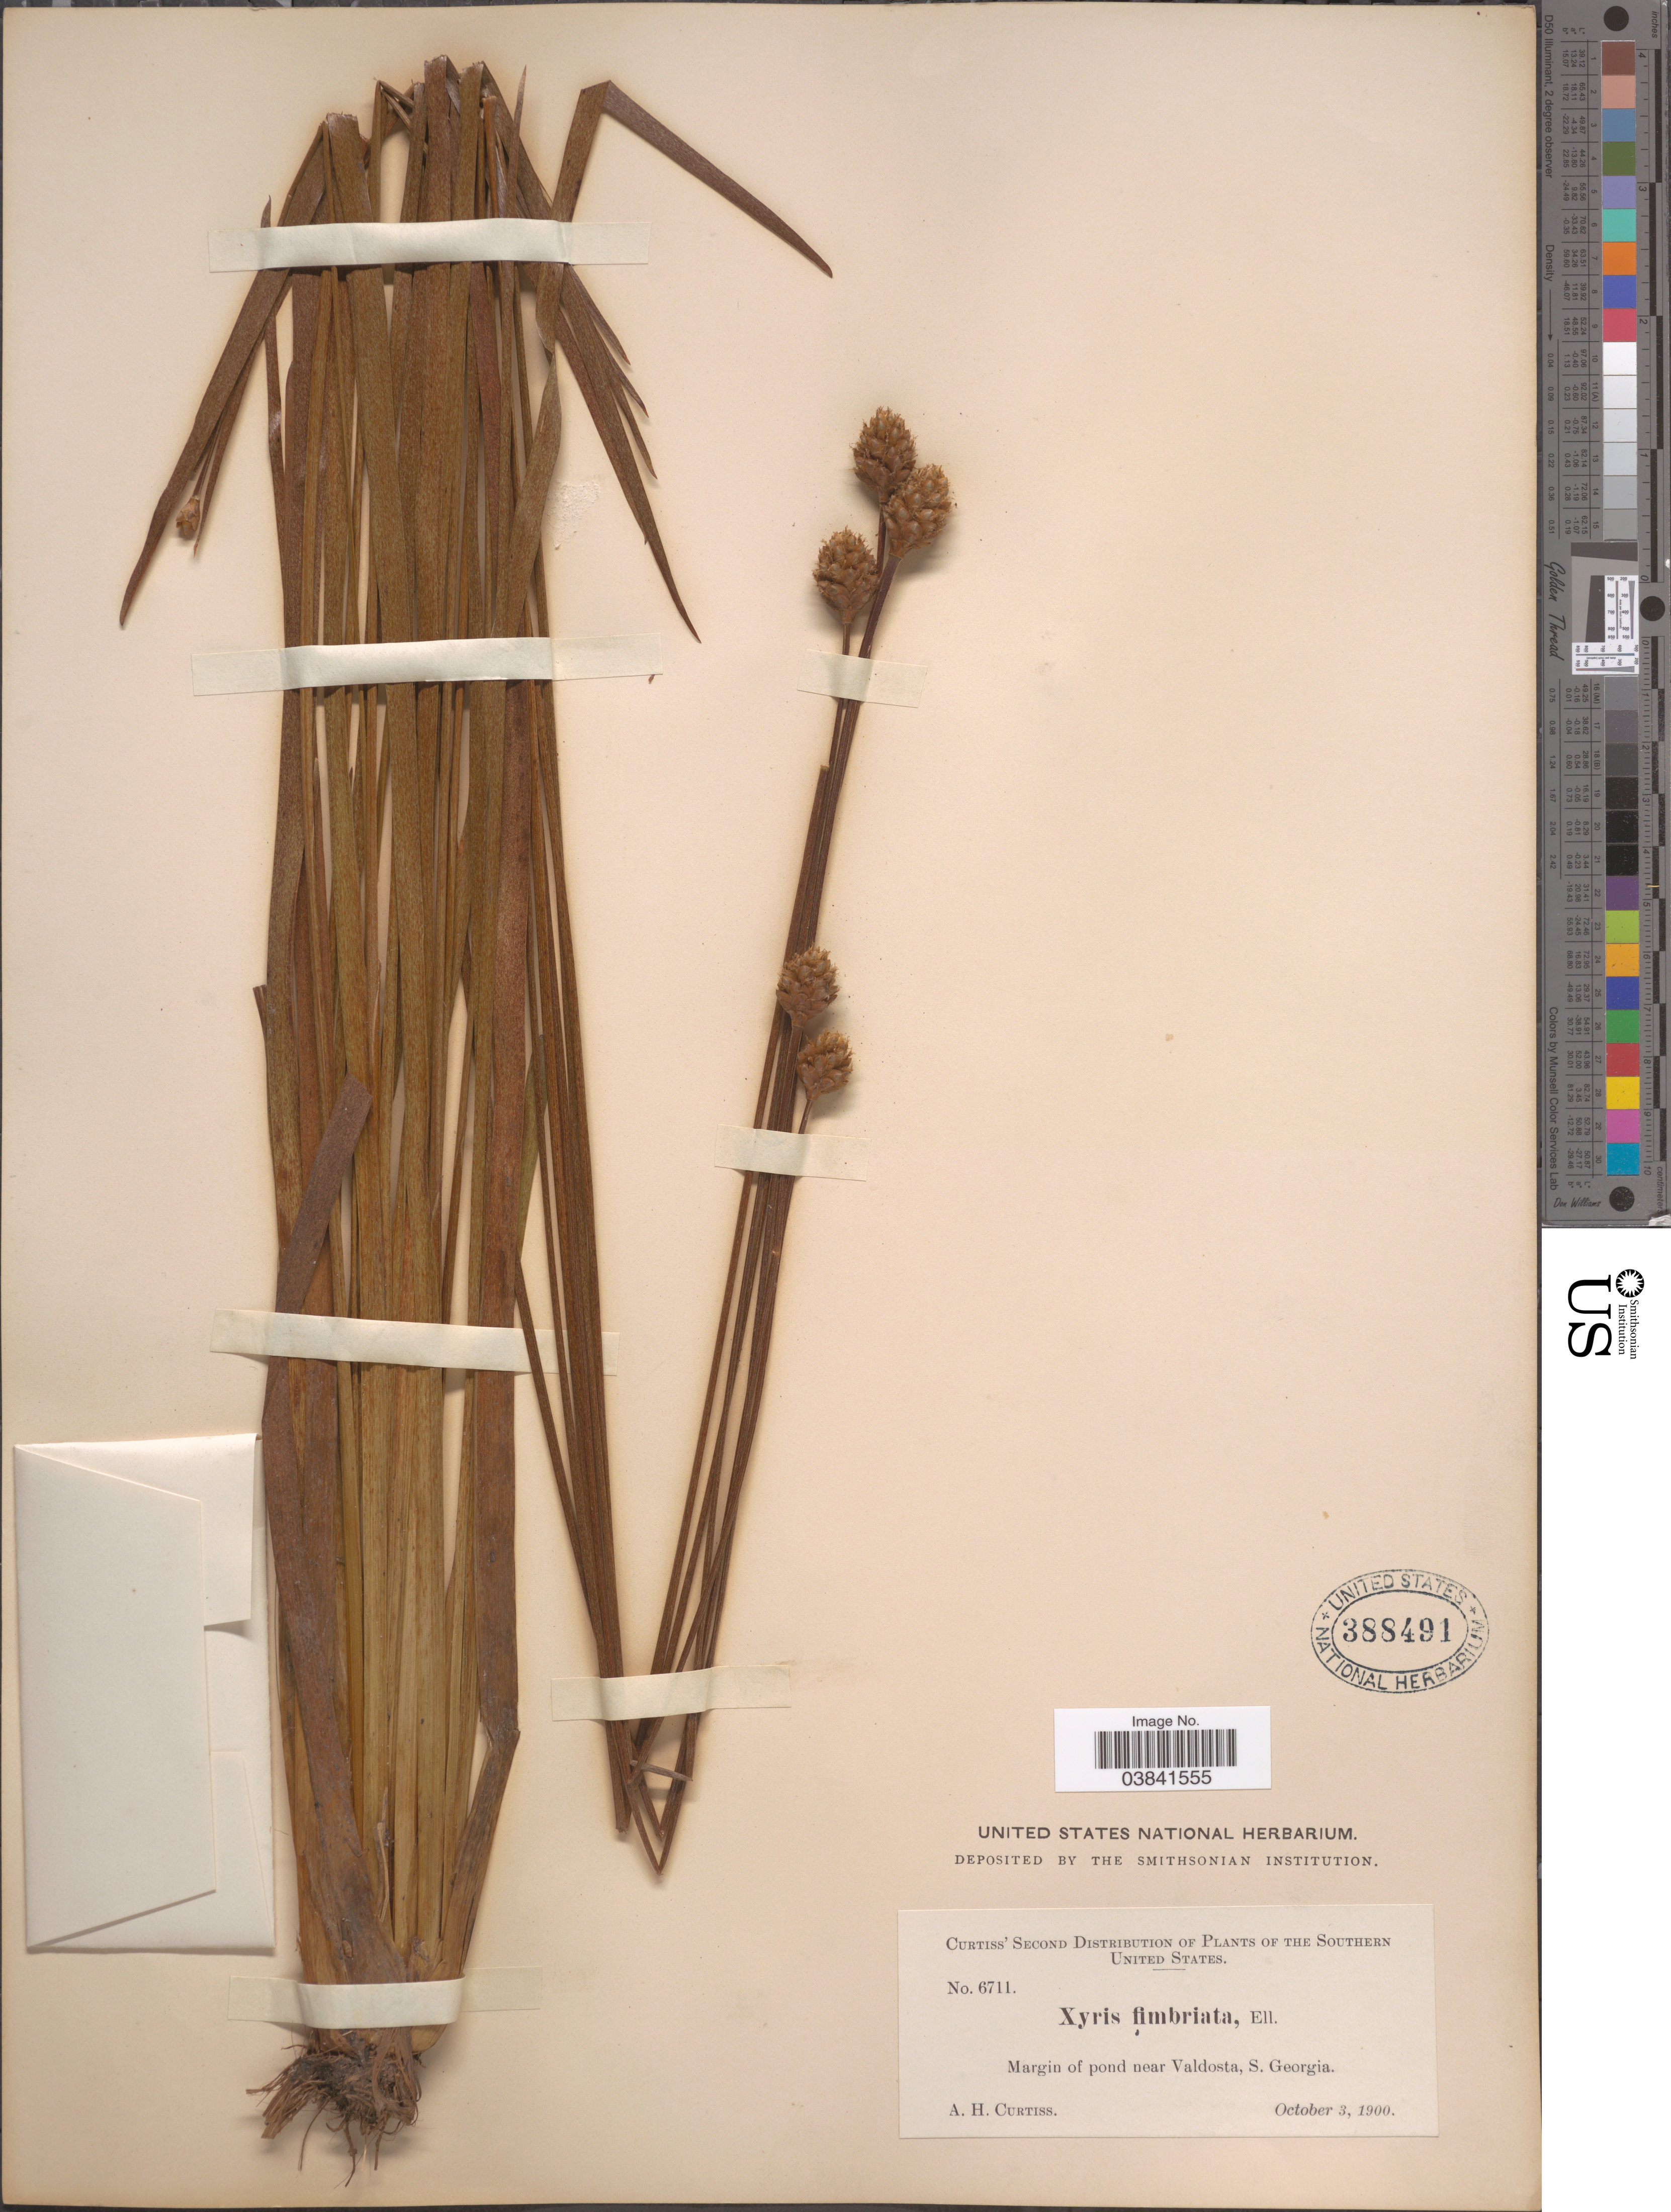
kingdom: Plantae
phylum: Tracheophyta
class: Liliopsida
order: Poales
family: Xyridaceae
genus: Xyris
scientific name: Xyris fimbriata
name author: Elliott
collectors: A. H. Curtiss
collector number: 6711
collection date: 1900-10-03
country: United States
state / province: Georgia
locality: Southern United States. Margin of pond near Valdosta, S. Georgia.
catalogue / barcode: US 388491